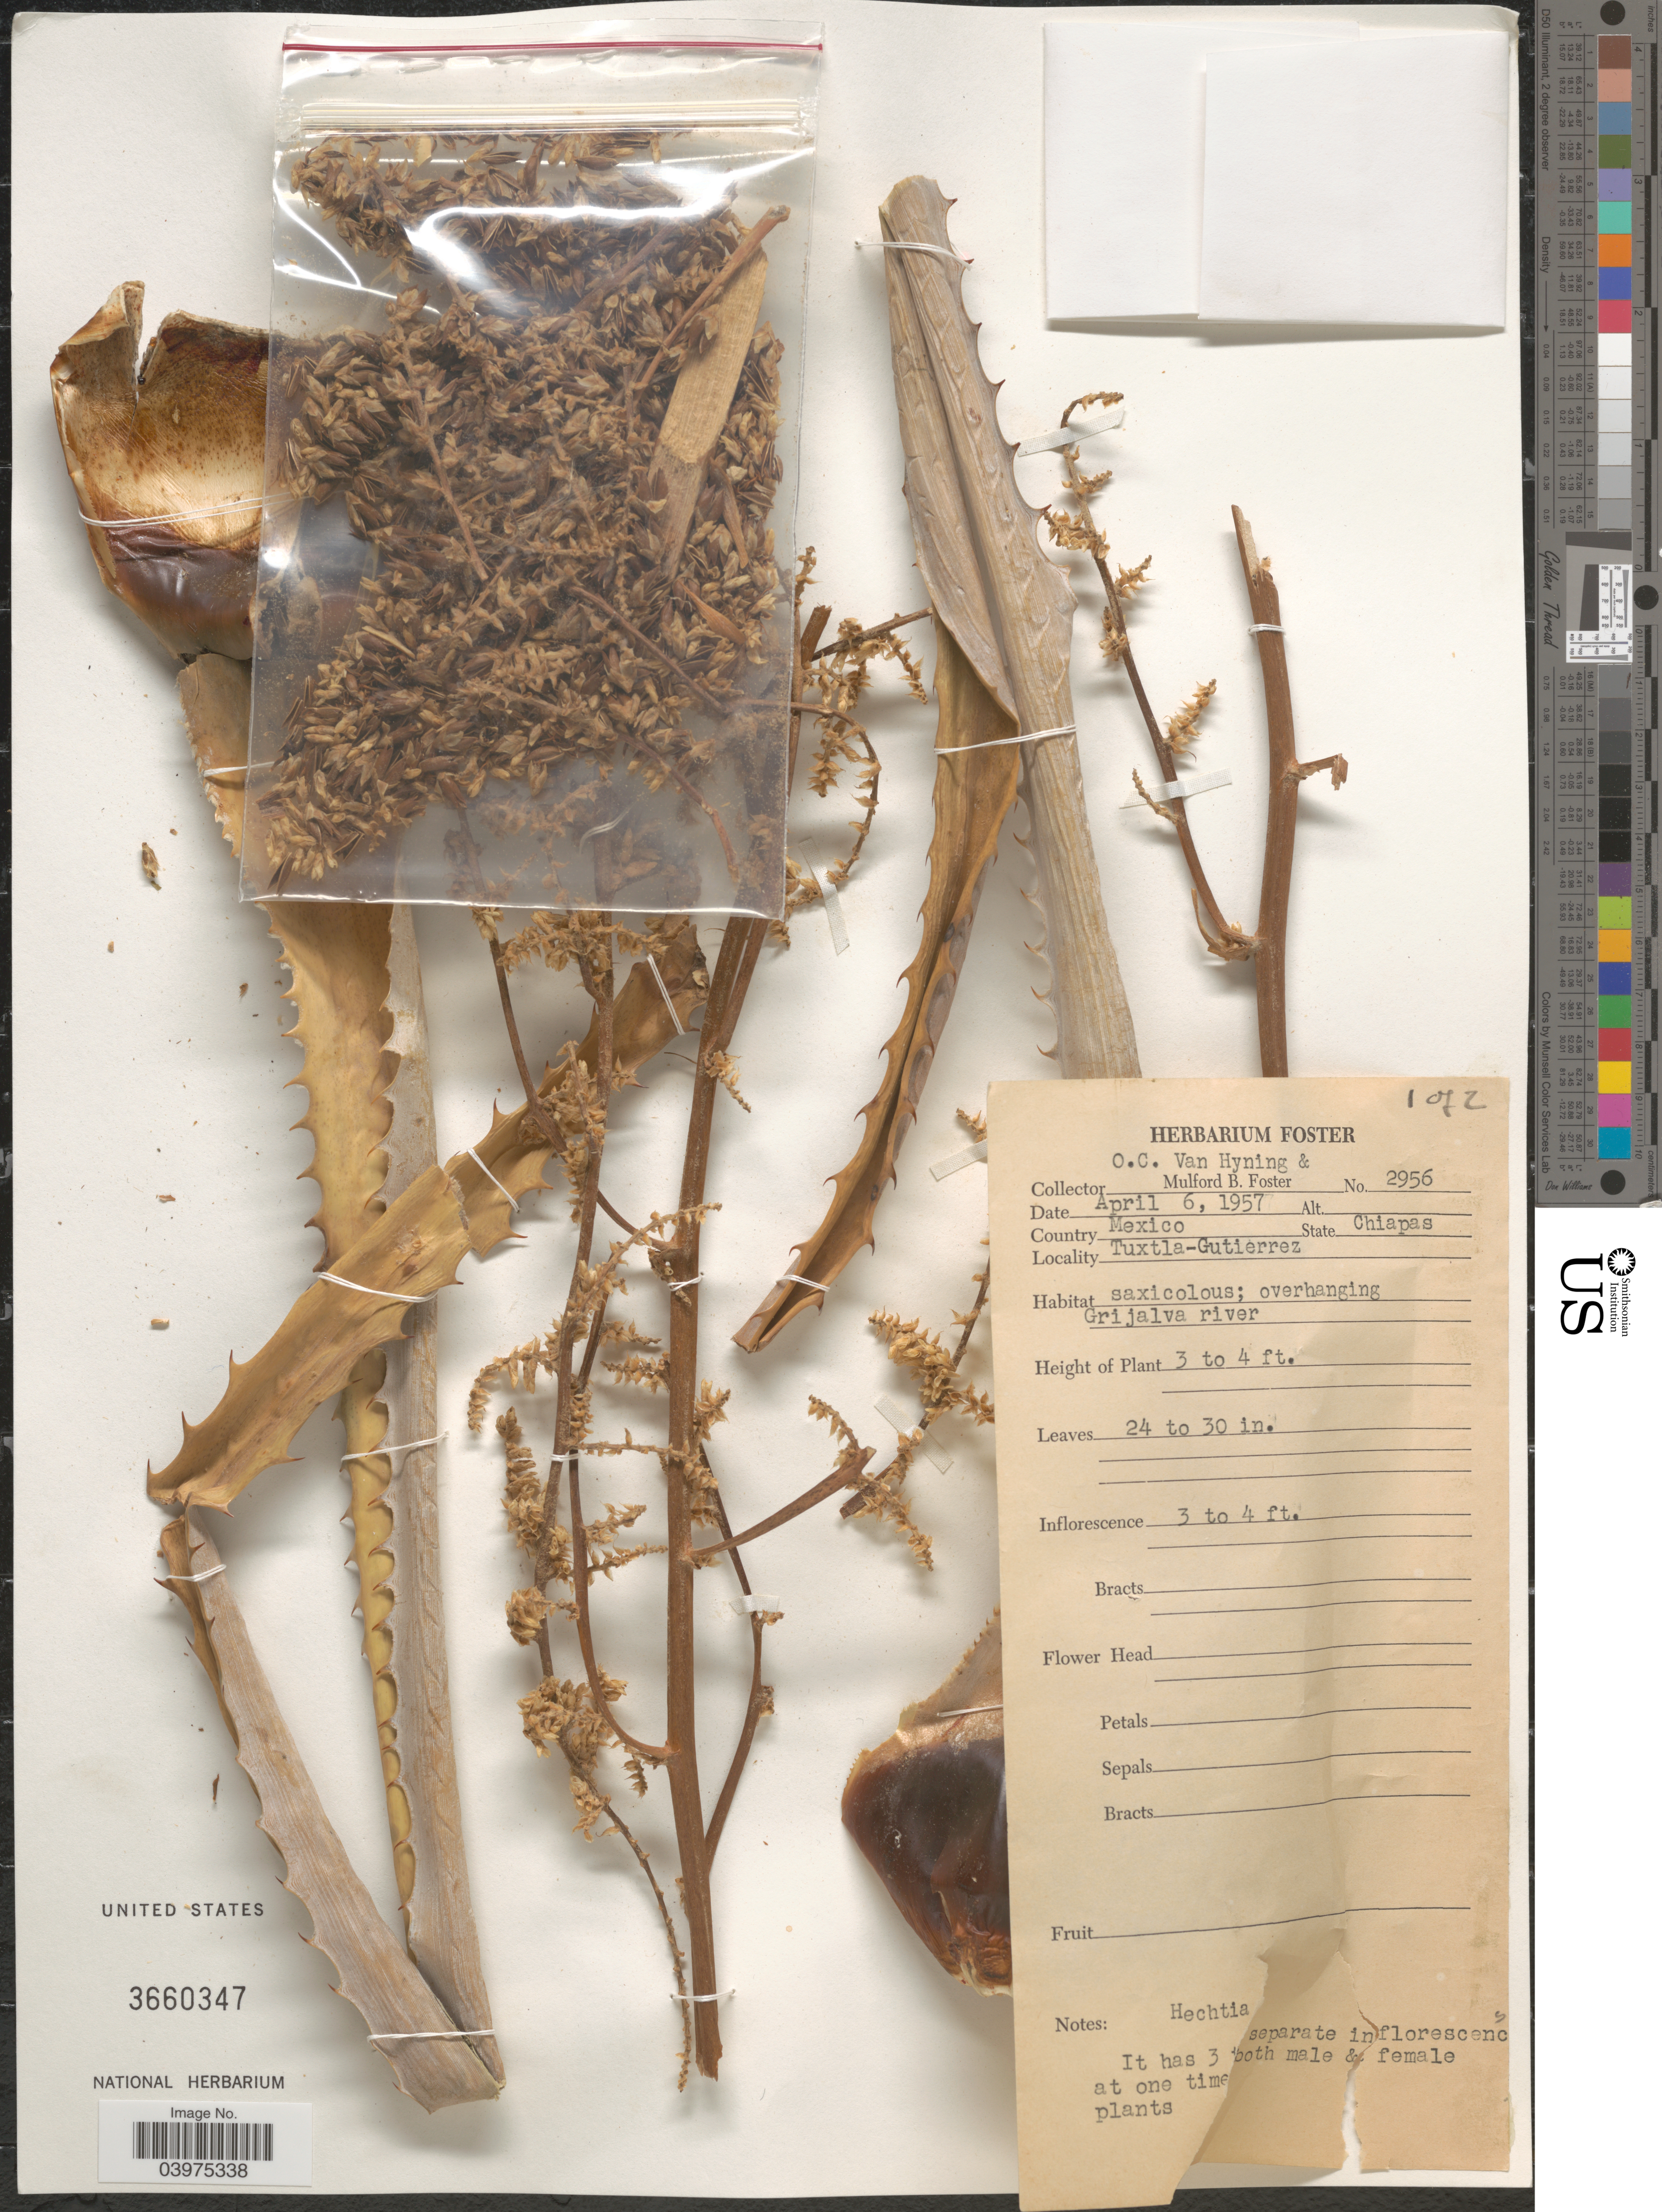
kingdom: Plantae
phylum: Tracheophyta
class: Liliopsida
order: Poales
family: Bromeliaceae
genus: Hechtia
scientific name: Hechtia sp.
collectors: O. Van Hyning & M. B. Foster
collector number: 2956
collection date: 1957-04-06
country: Mexico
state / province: Chiapas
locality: Tuxtla-Gutierrez.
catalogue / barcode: US 3660347